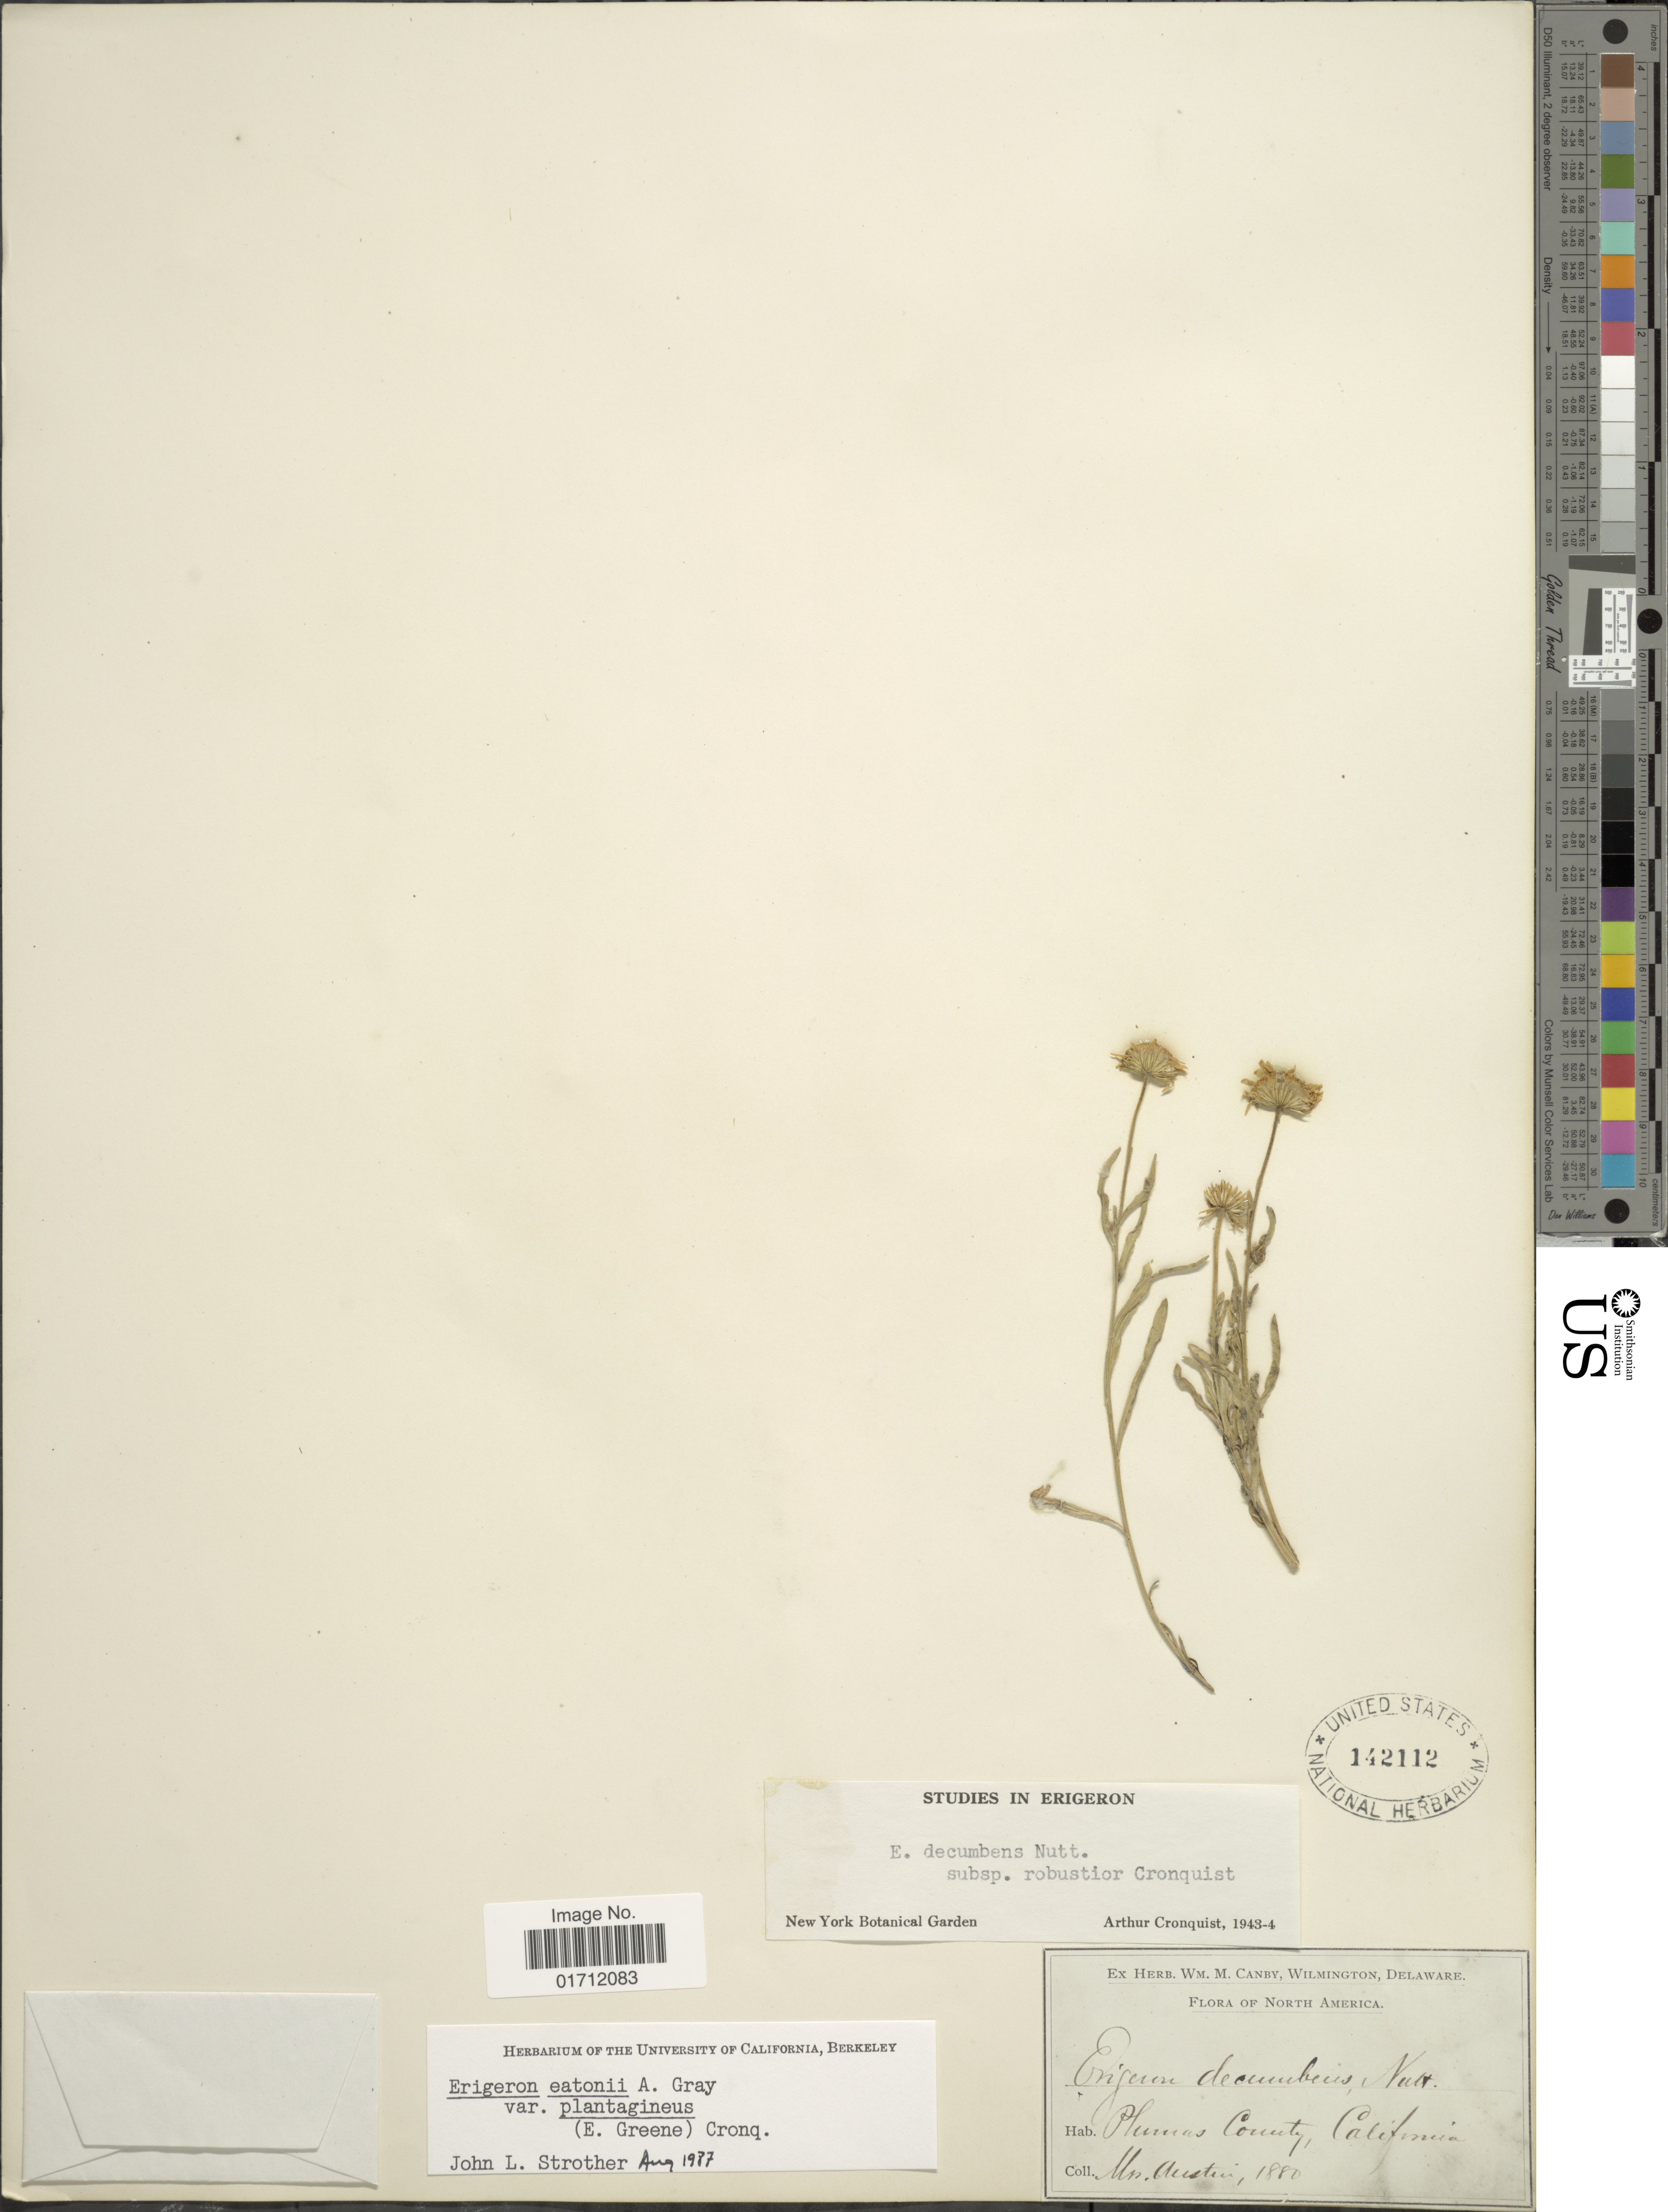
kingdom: Plantae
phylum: Tracheophyta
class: Magnoliopsida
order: Asterales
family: Asteraceae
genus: Erigeron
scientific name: Erigeron eatonii var. plantagineus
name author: (Greene) Cronq.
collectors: Austin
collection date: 1880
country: United States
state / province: California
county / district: Plumas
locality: Plumas County. North America.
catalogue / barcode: US 142112